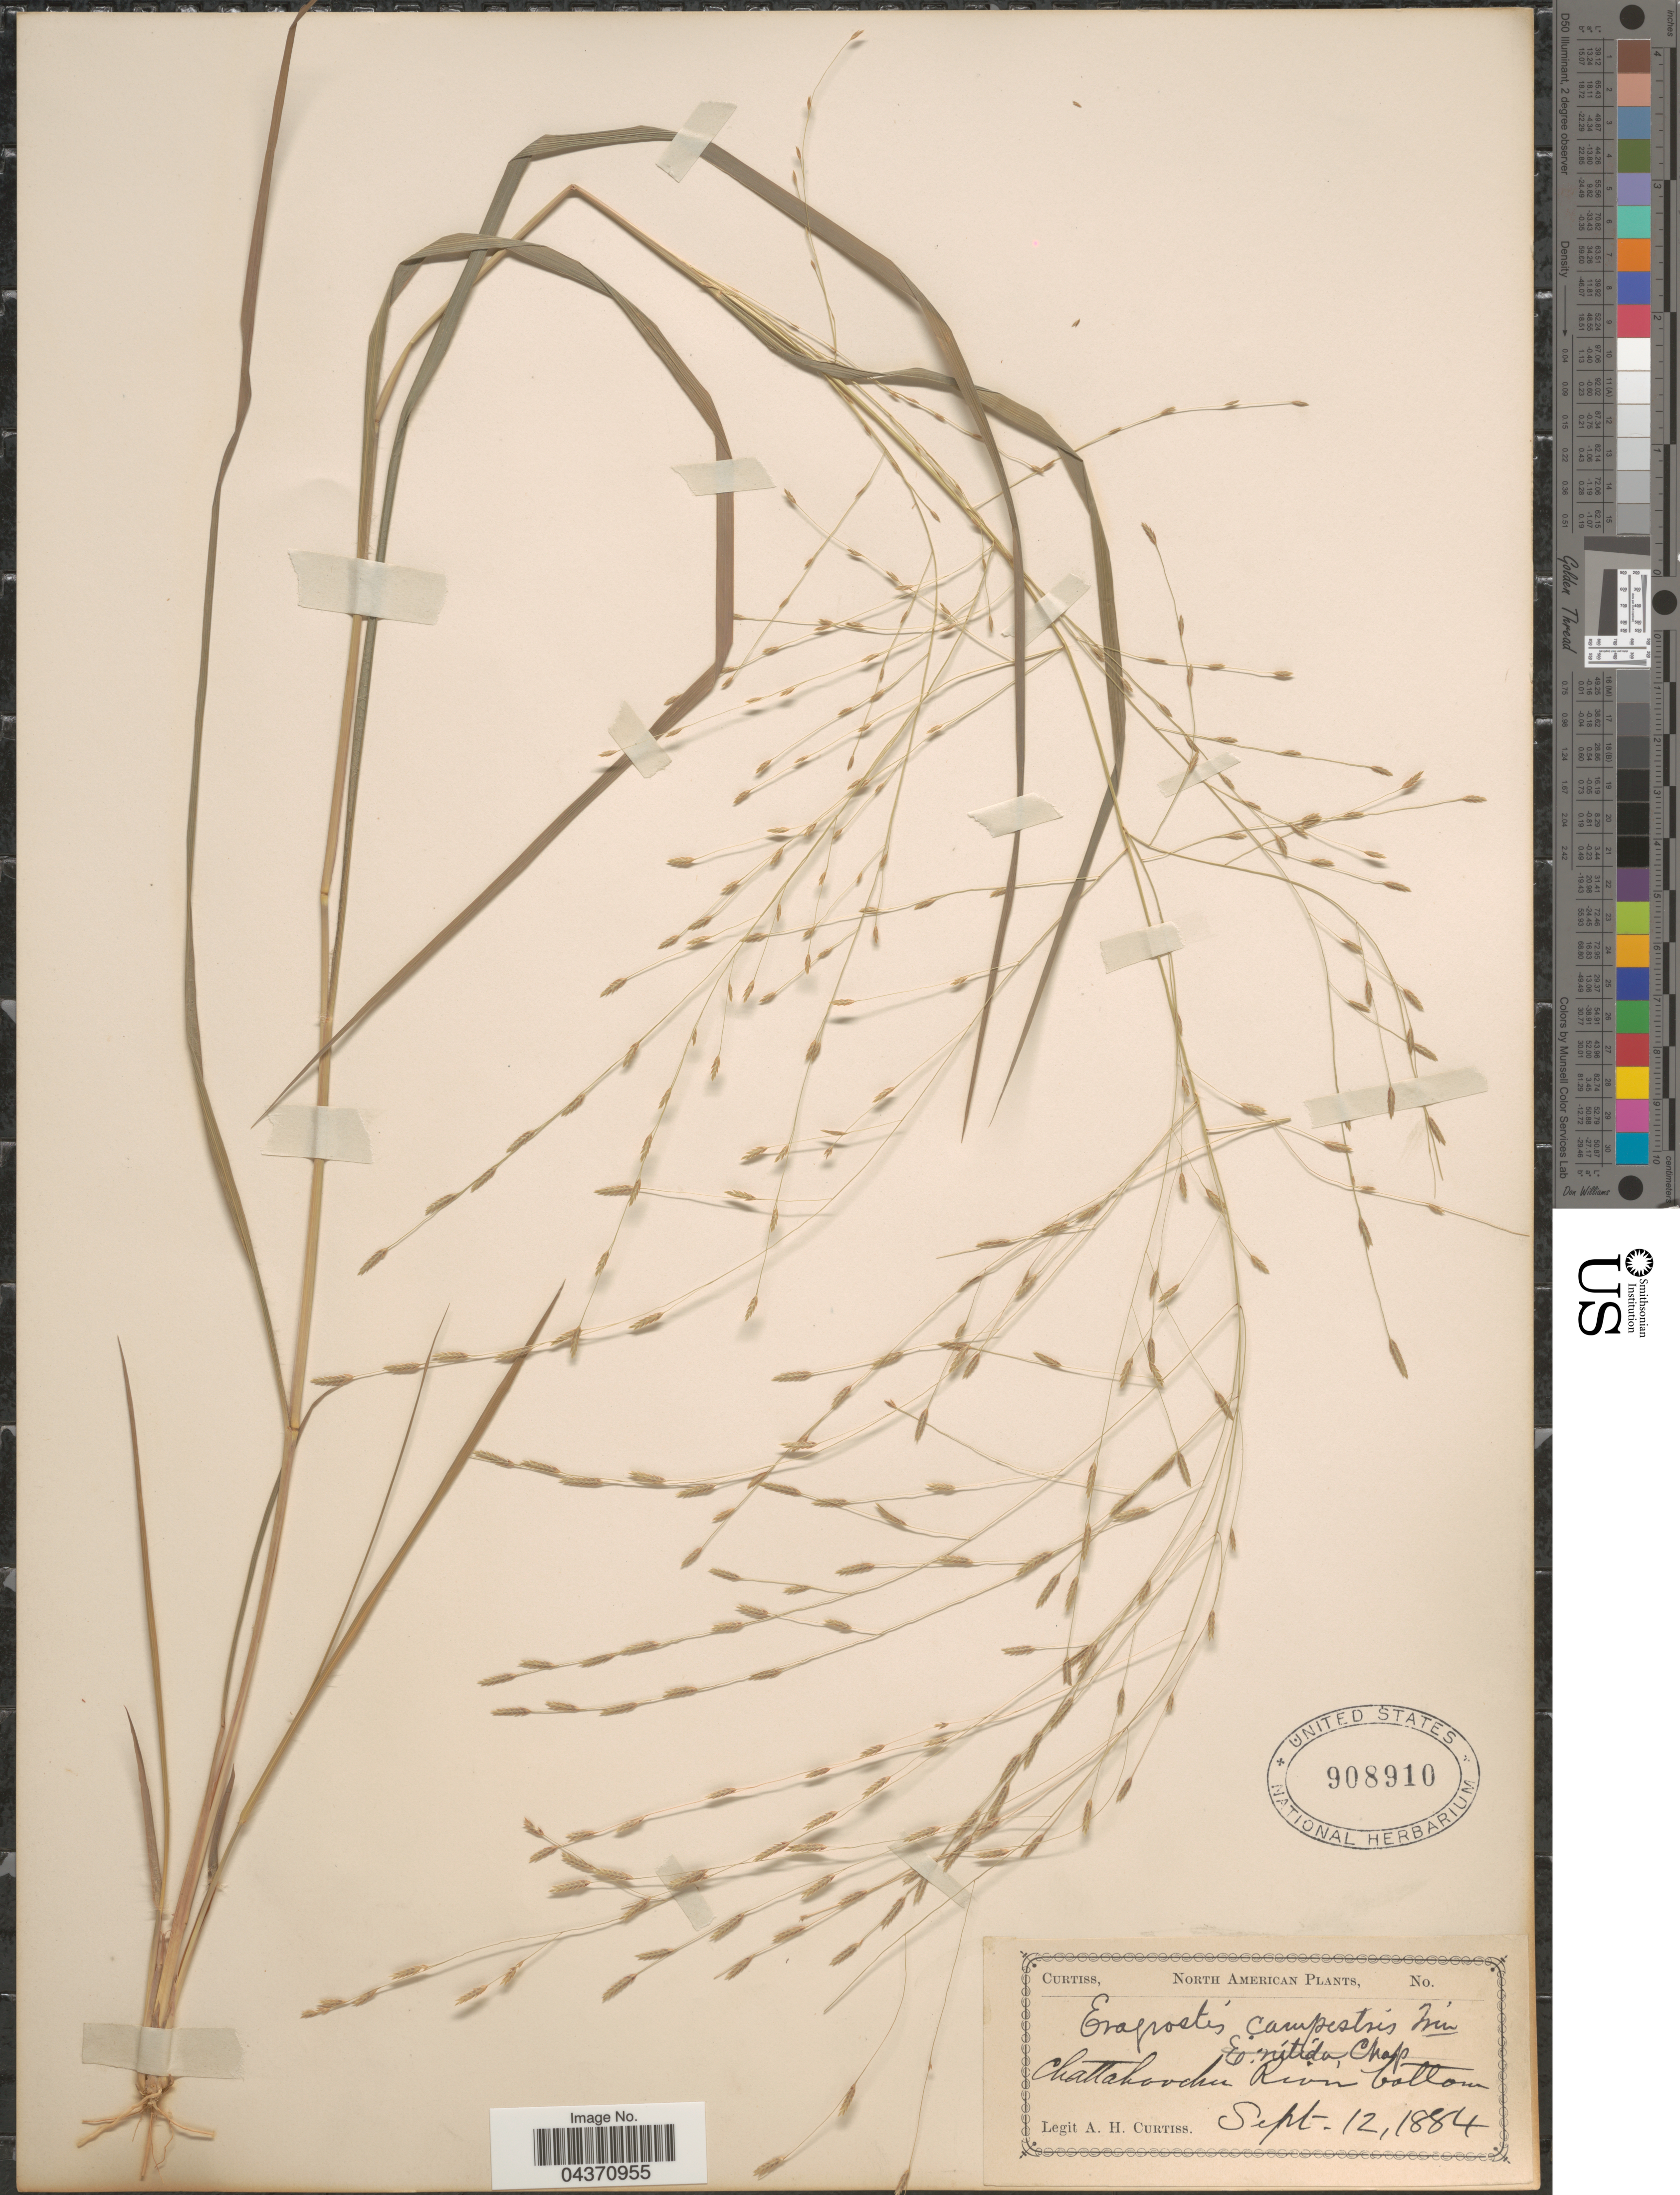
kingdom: Plantae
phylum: Tracheophyta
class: Liliopsida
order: Poales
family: Poaceae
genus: Eragrostis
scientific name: Eragrostis refracta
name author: (Muhl.) Scribn.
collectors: A. H. Curtiss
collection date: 1884-09-12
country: United States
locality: North American. Chattahoochee River bottom.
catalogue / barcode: US 908910